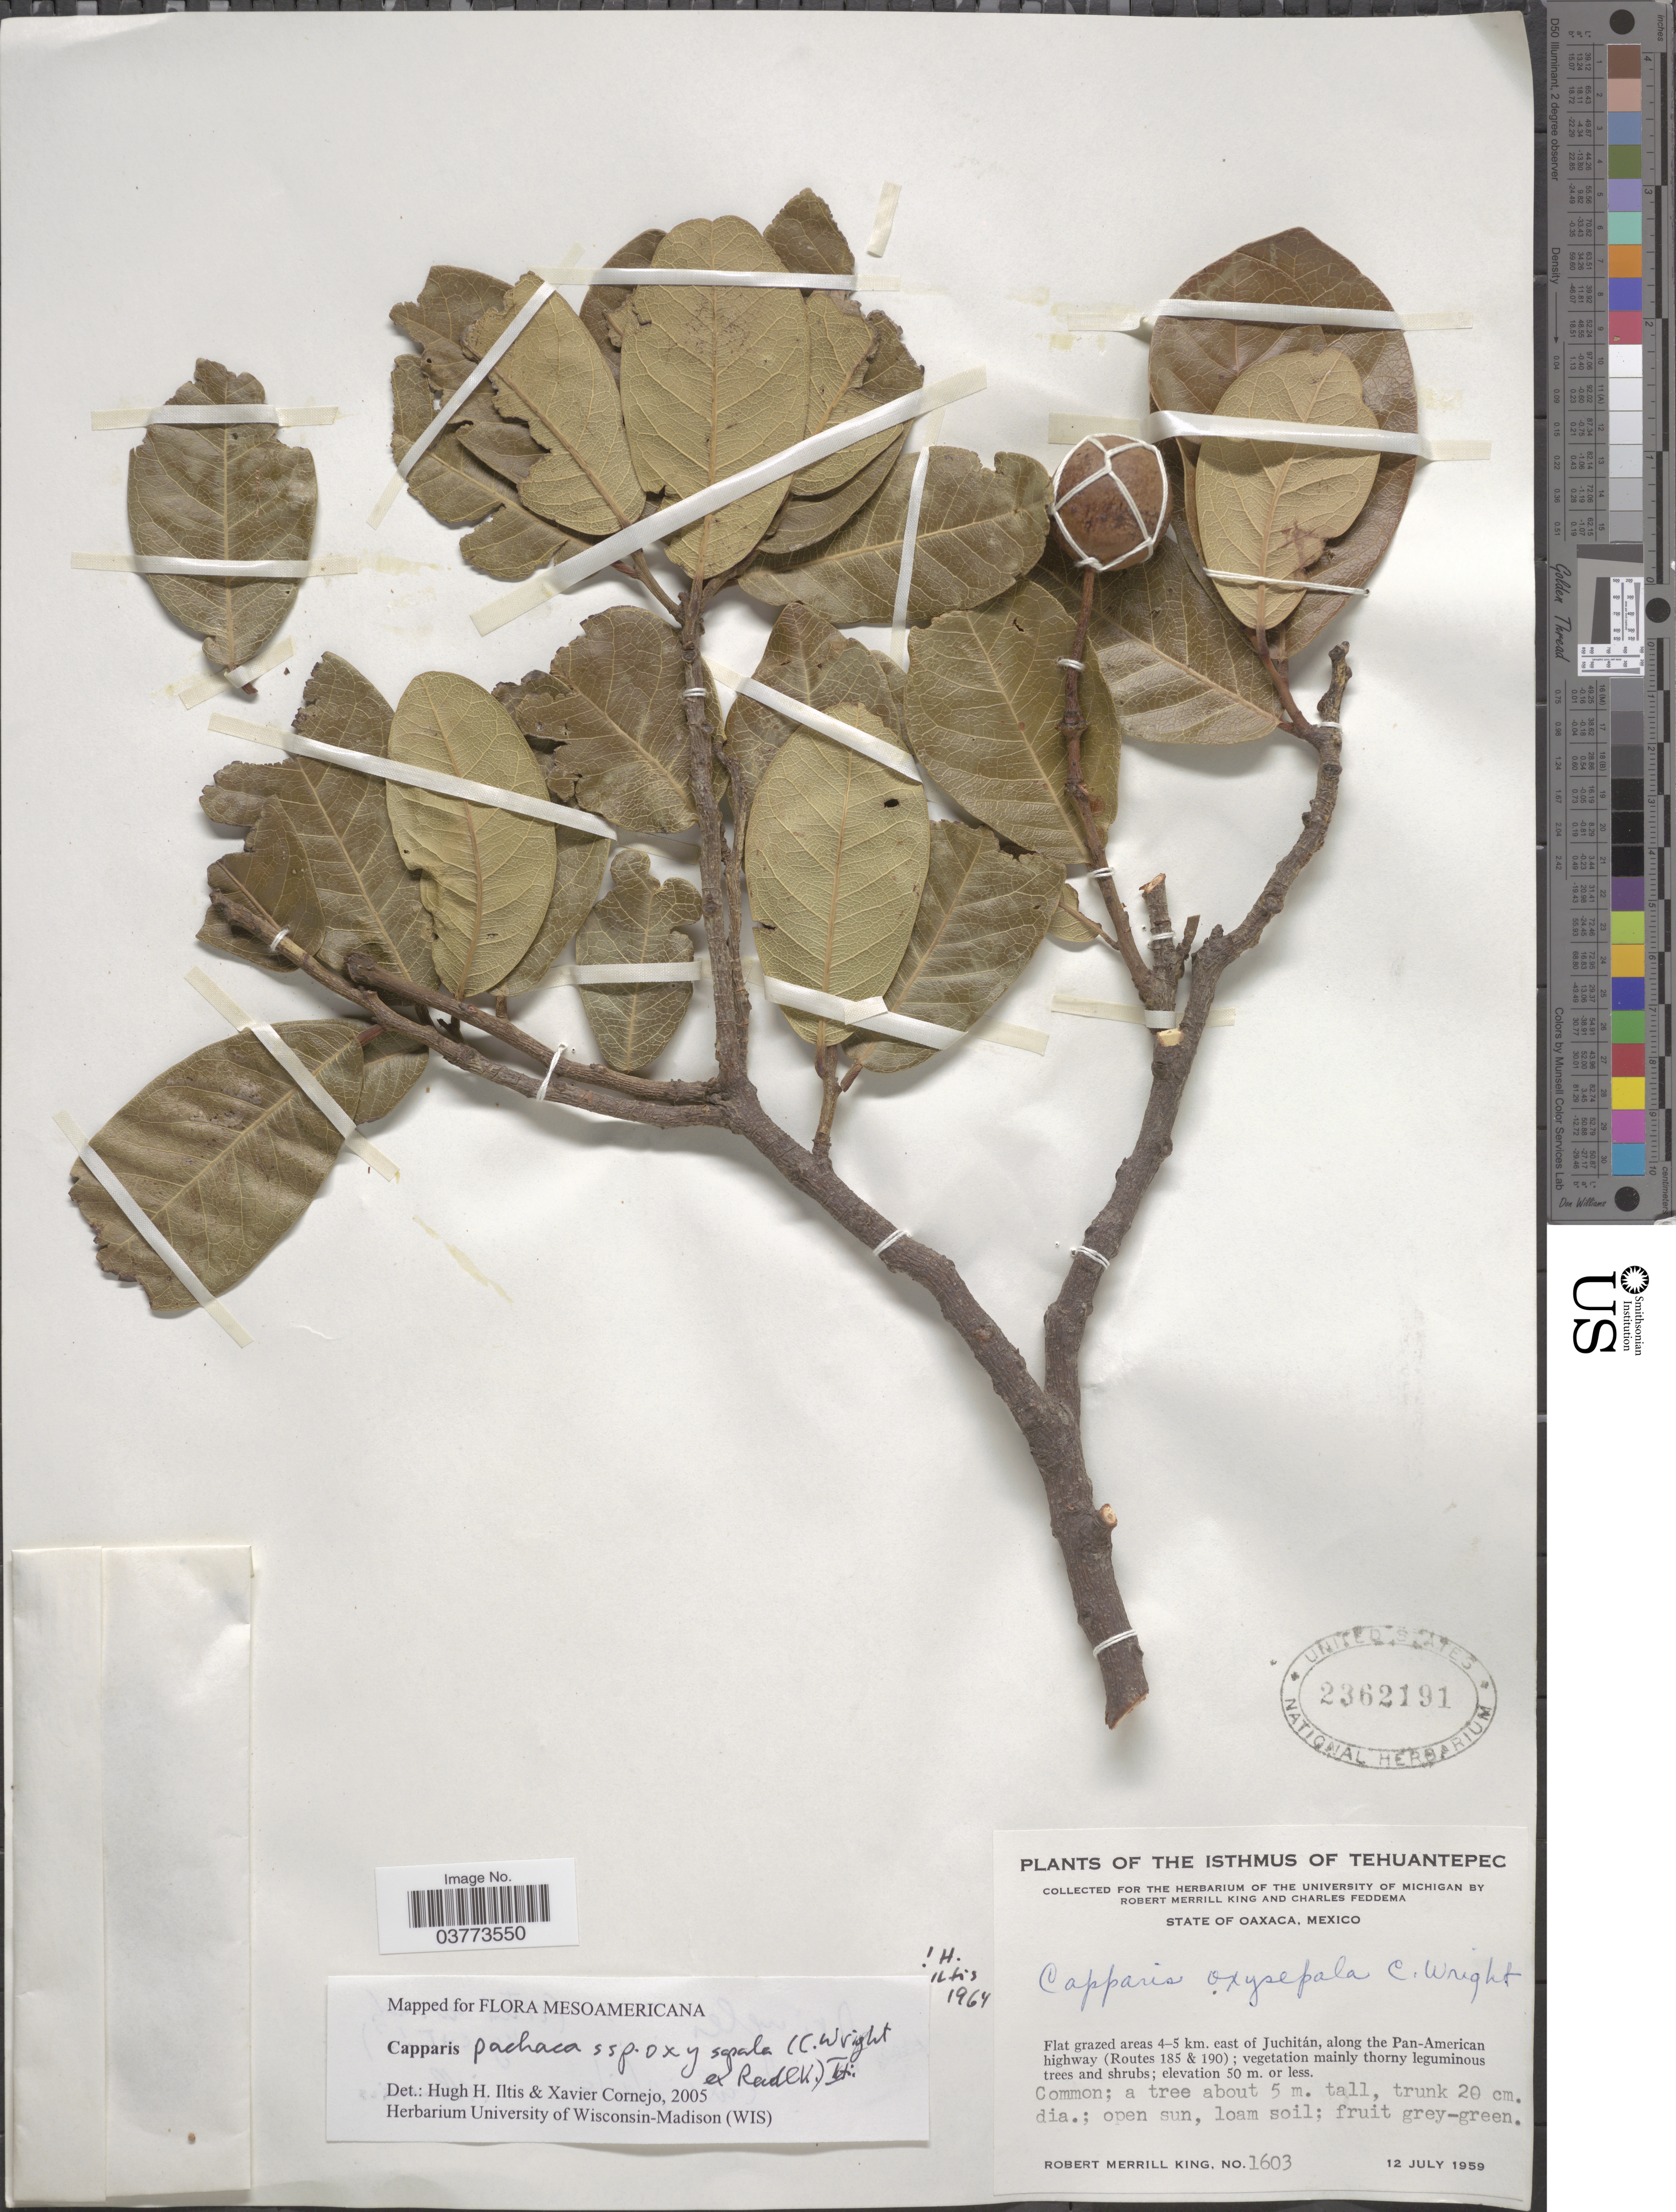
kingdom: Plantae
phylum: Tracheophyta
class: Magnoliopsida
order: Brassicales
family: Capparaceae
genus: Capparidastrum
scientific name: Capparidastrum pachaca subsp. oxysepalum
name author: (C. Wright ex Radlk.) Iltis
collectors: R. M. King & C. Feddema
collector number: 1603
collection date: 1959-07-12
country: Mexico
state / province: Oaxaca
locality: The Isthmus of Tehuantepec. 4-5 km. east of Juchitán, along the Pan-American highway (Routes 185 & 190).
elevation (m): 50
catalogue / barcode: US 2362191